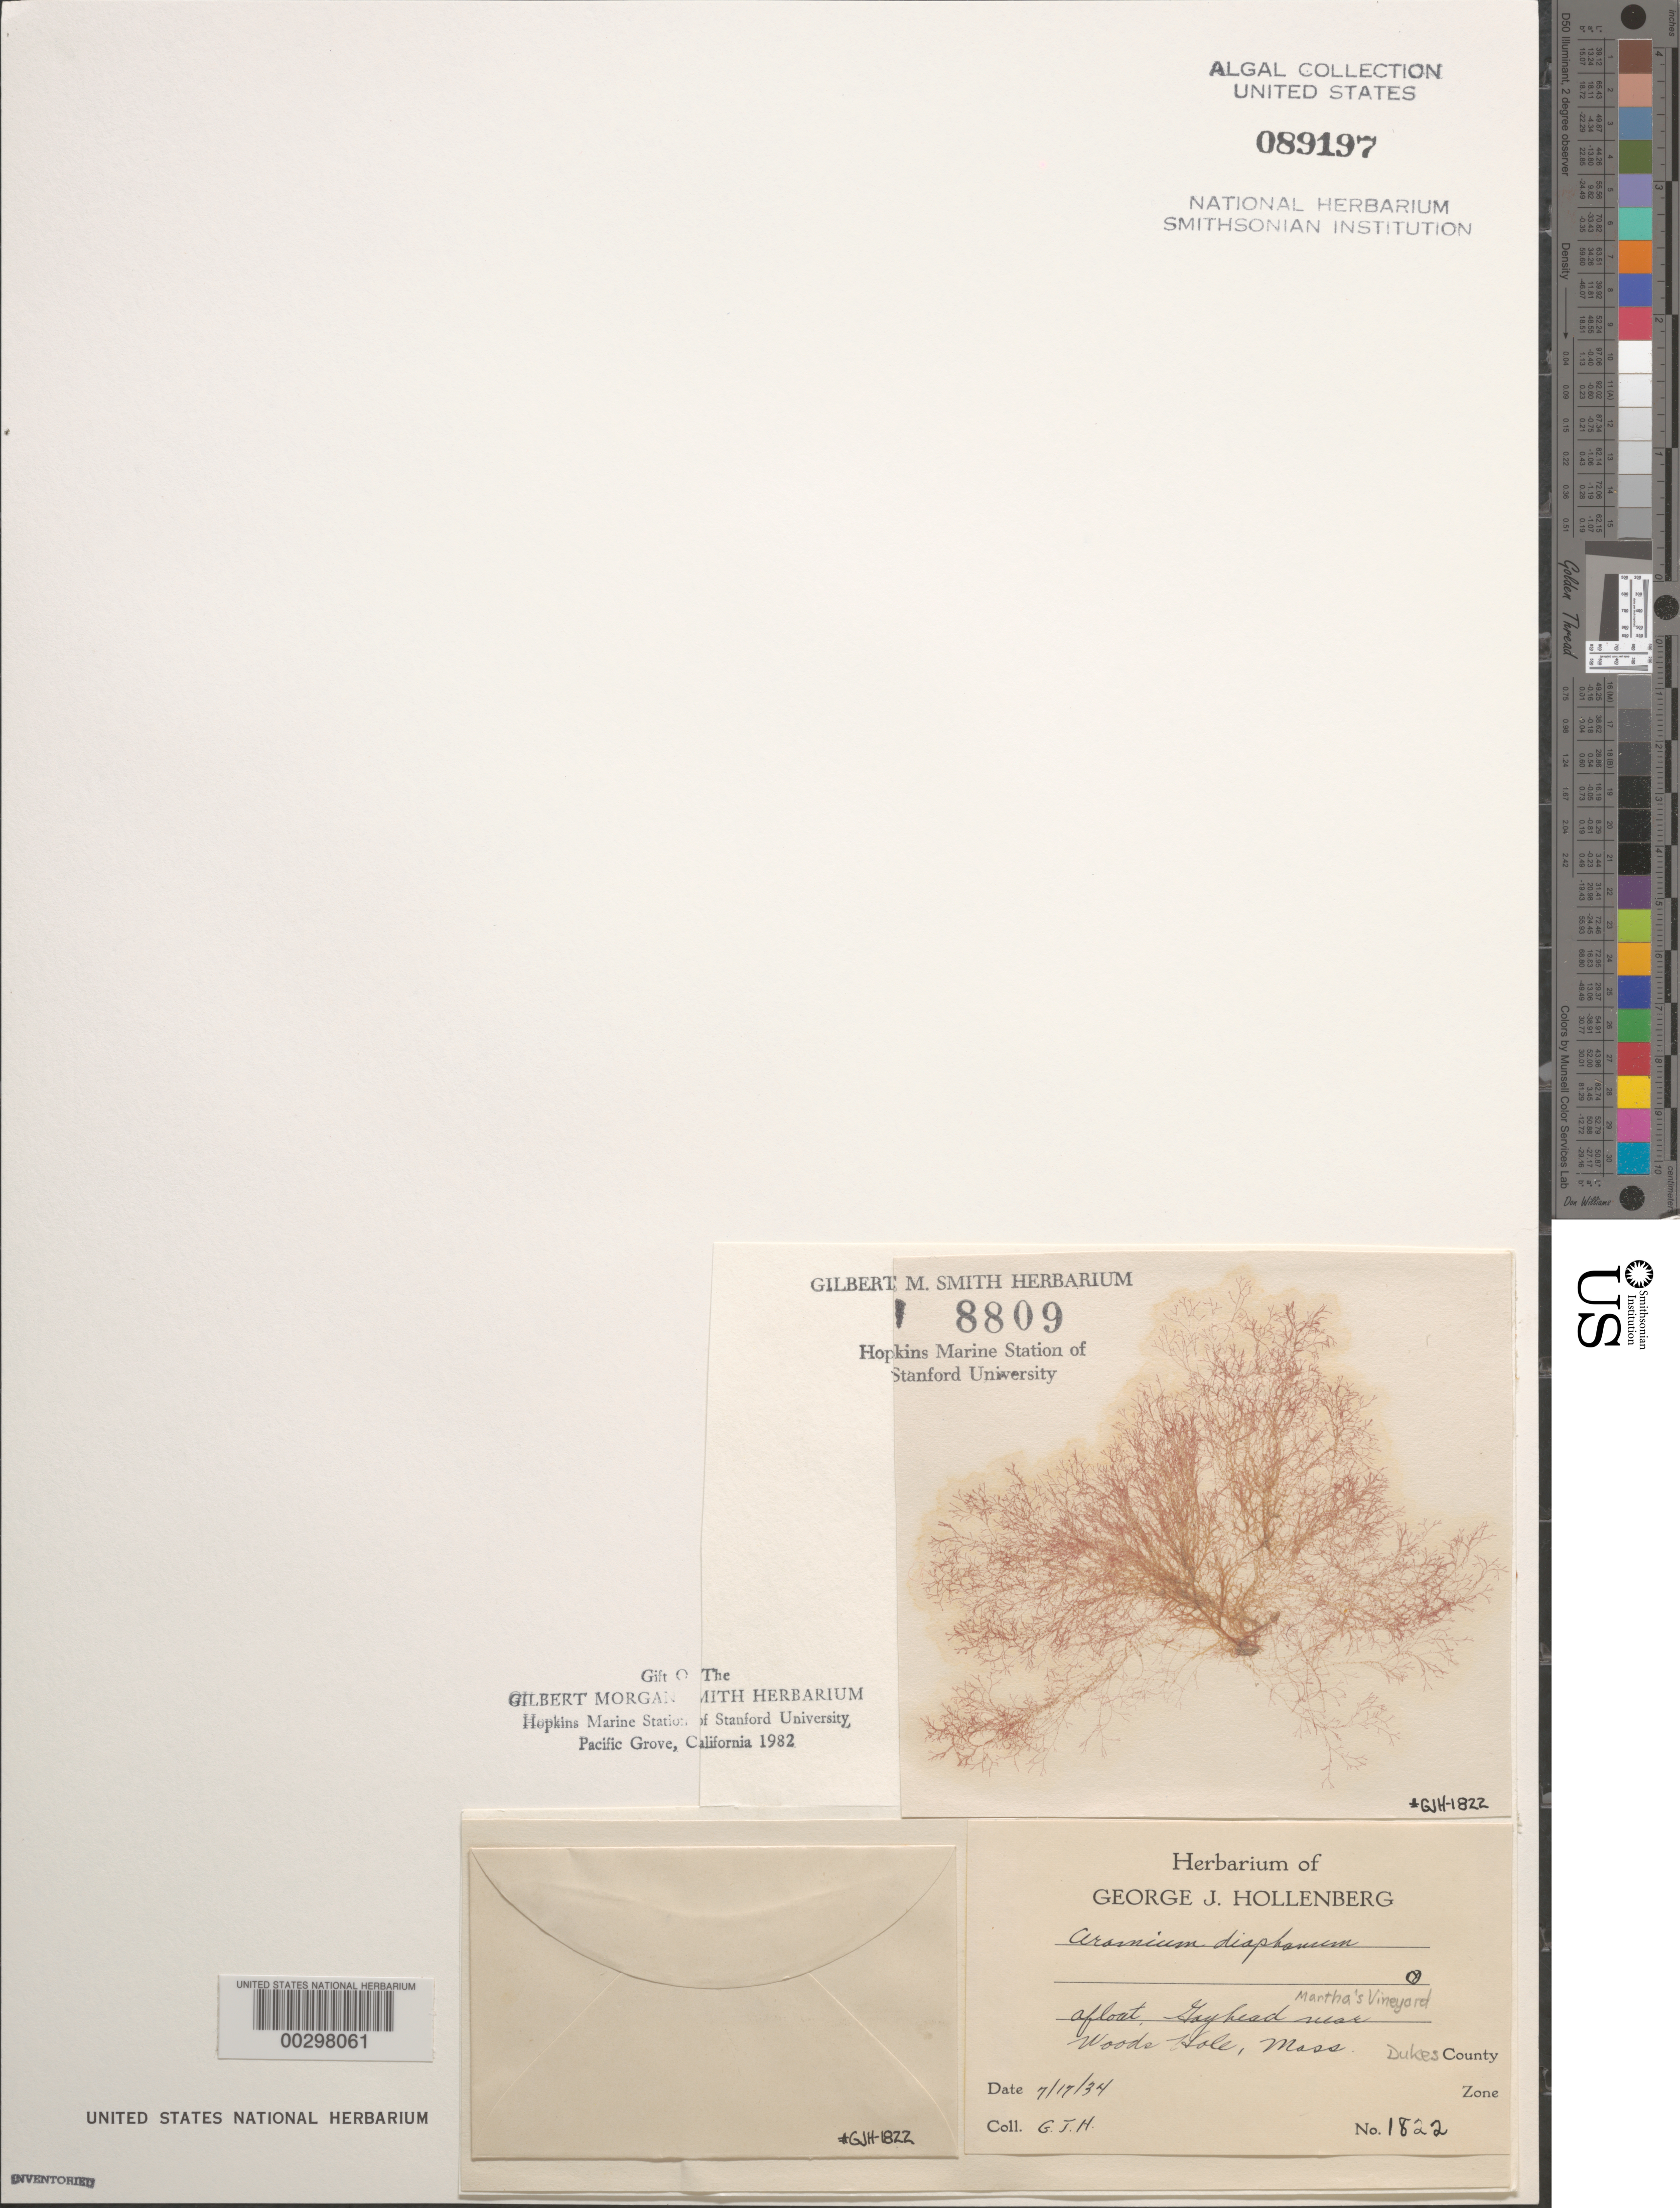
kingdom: Plantae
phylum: Rhodophyta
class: Florideophyceae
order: Ceramiales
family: Ceramiaceae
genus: Ceramium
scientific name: Ceramium diaphanum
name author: (Lightf.) Roth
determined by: Hollenberg, George J.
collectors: G. Hollenberg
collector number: GJH 1822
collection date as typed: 17 Jul 1934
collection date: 1934-07-17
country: United States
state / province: Massachusetts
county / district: Dukes County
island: Martha's Vineyard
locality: Gay Head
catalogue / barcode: US 89197